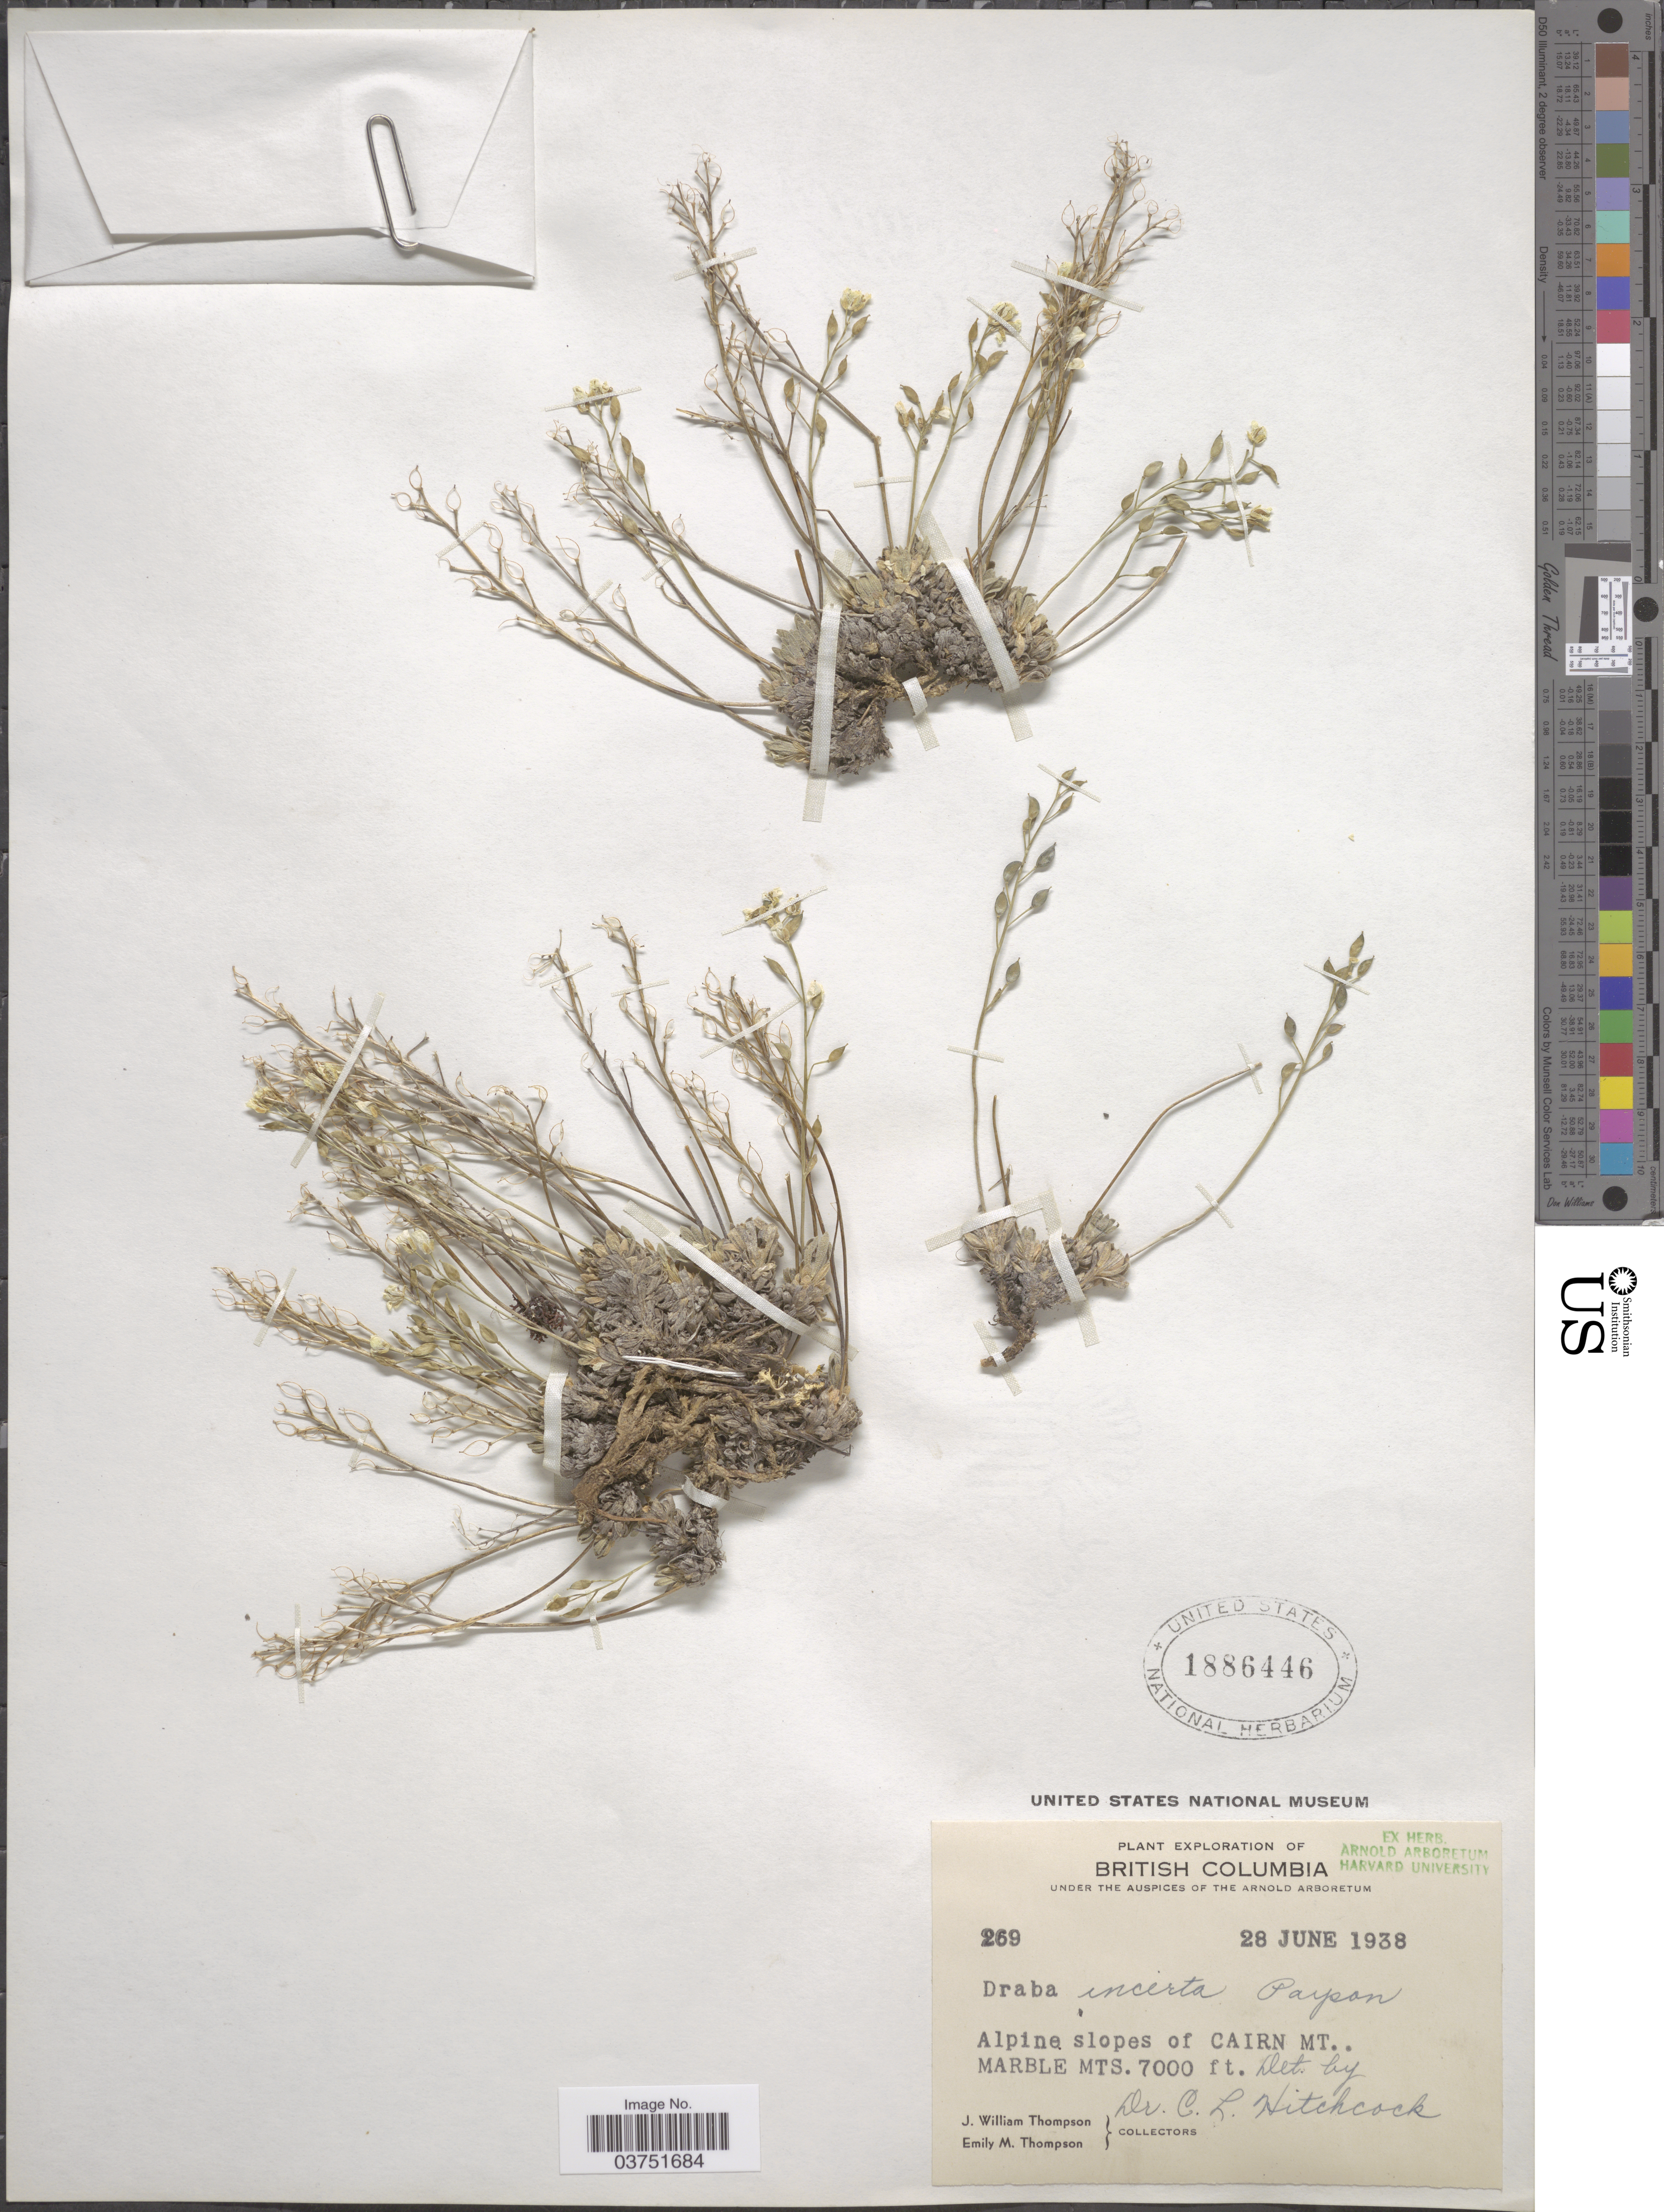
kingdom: Plantae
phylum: Tracheophyta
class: Magnoliopsida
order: Brassicales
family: Brassicaceae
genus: Draba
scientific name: Draba incerta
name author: Payson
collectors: J. W. Thompson & E. M. Thompson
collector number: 269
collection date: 1938-06-28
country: Canada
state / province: British Columbia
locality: Alpine slopes of Cairn Mt. Marble Mts.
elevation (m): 2134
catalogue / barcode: US 1886446